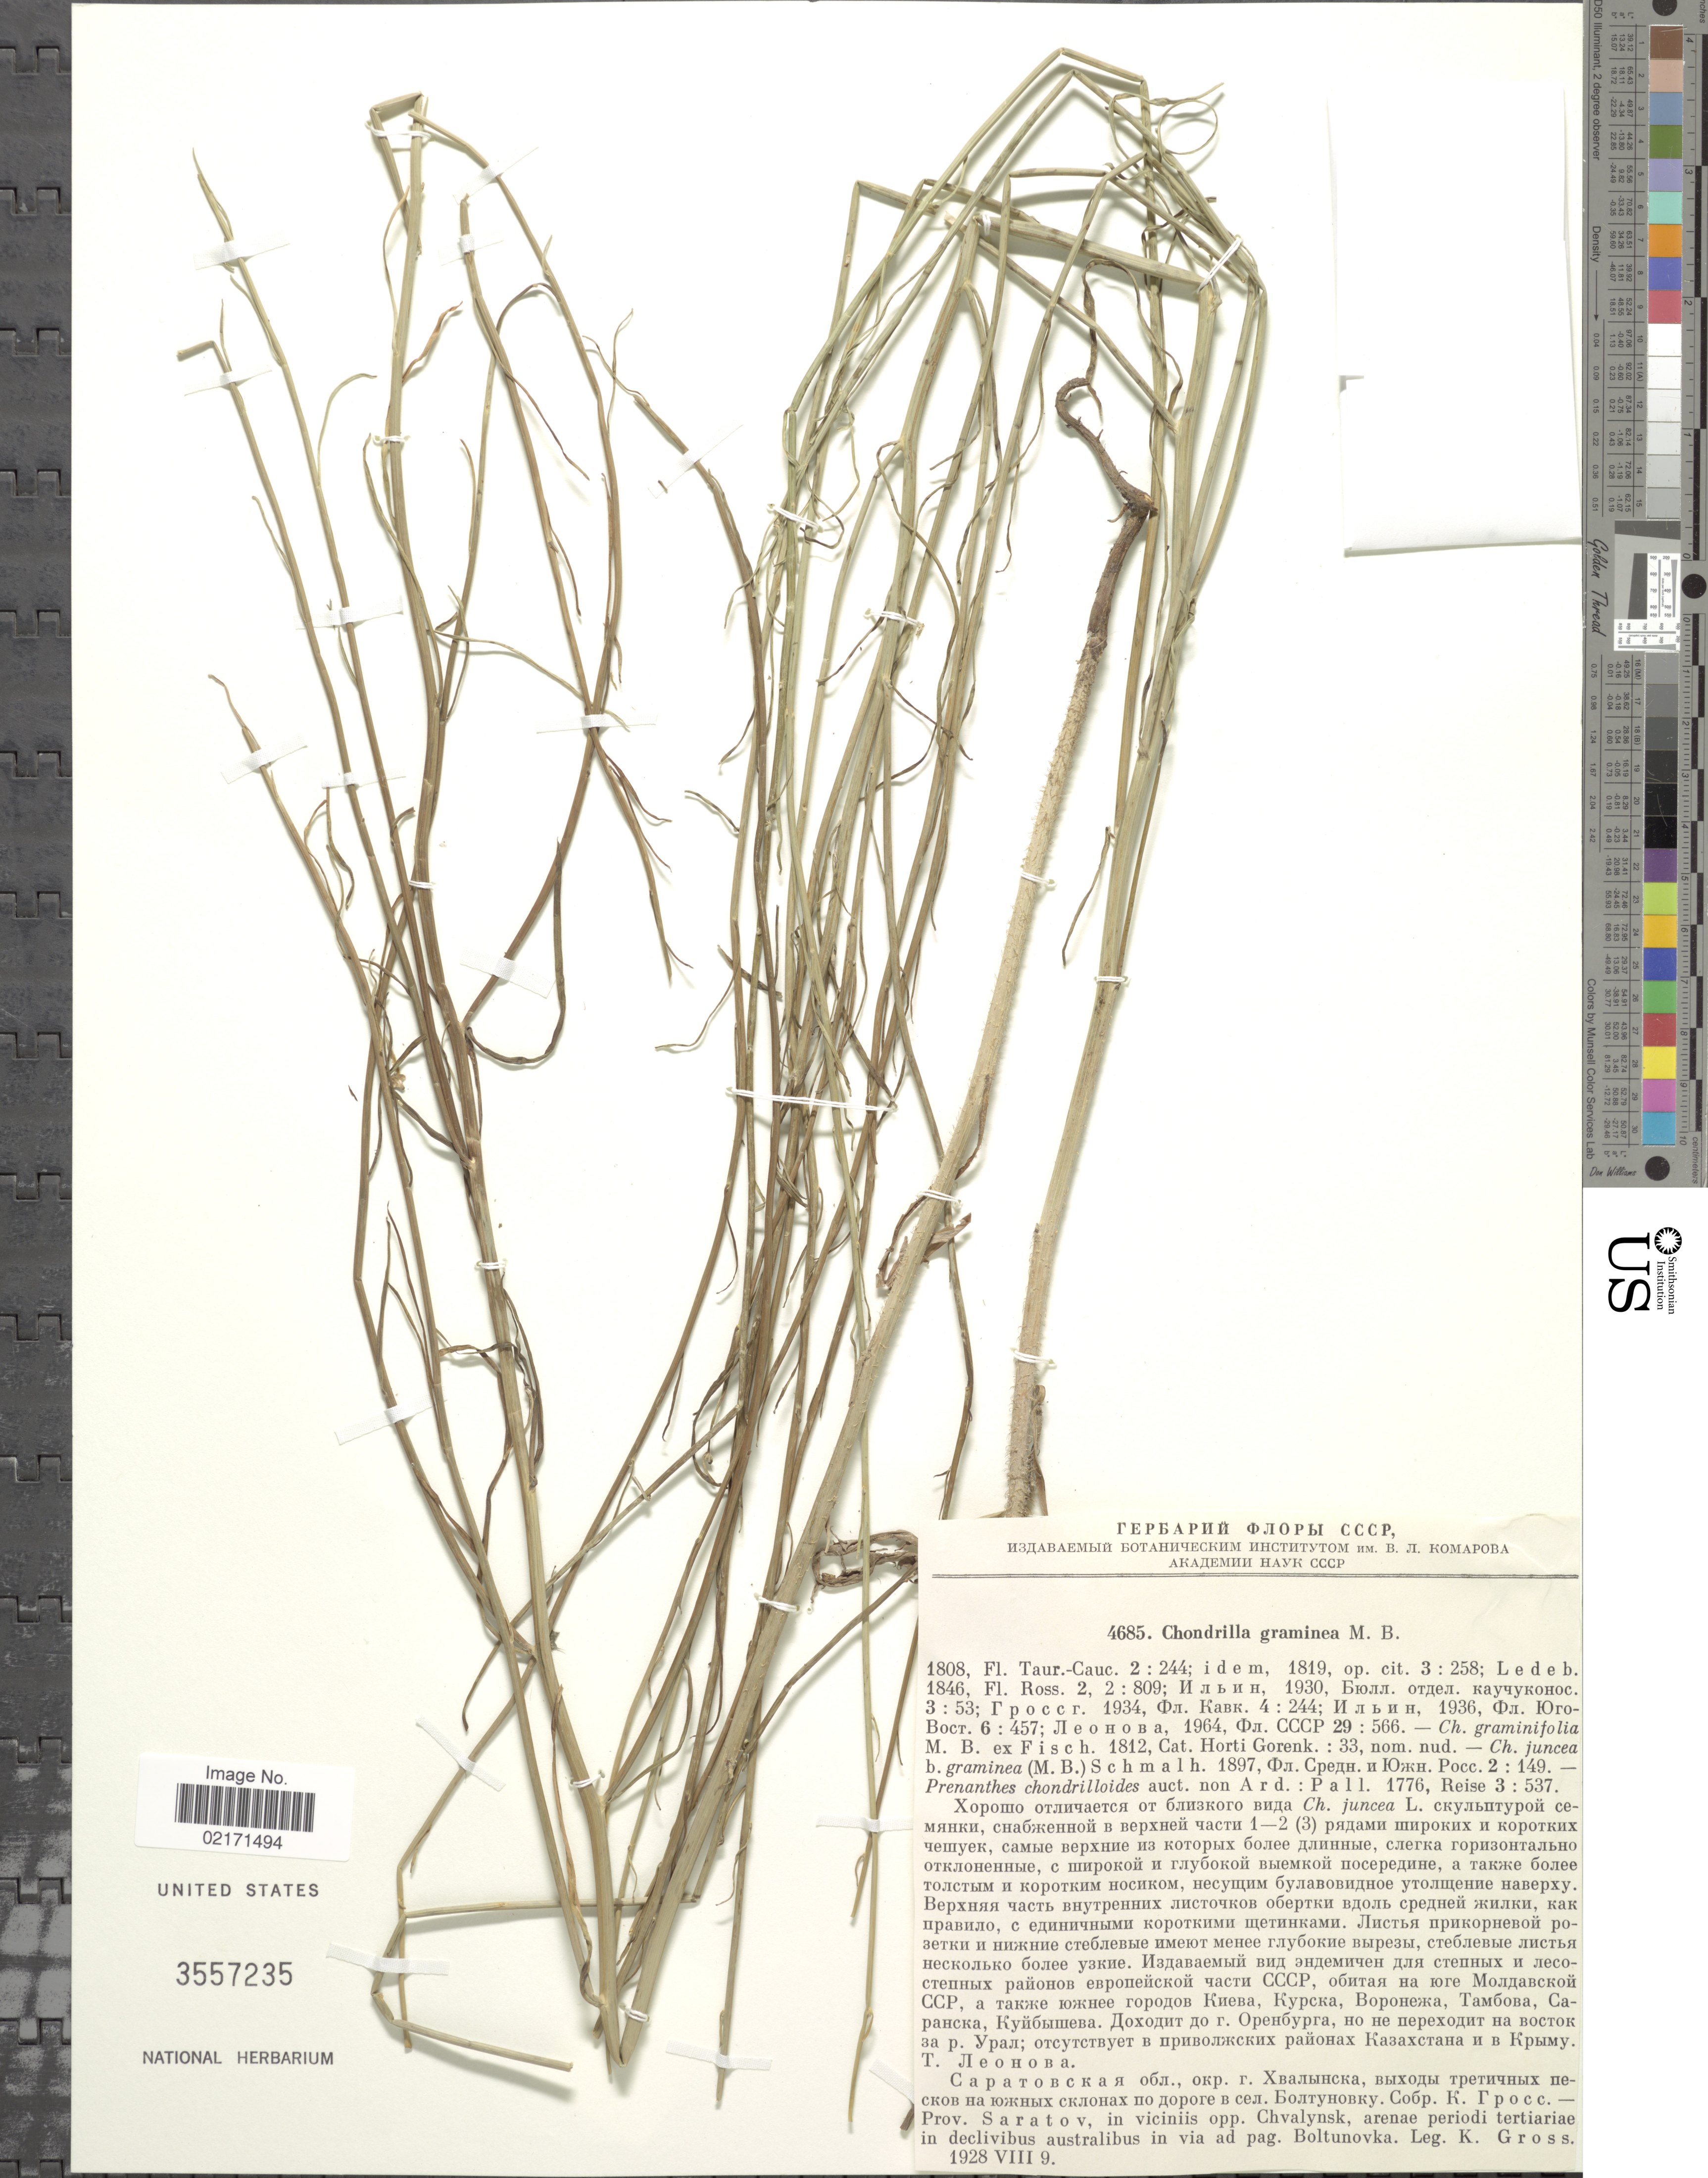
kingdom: Plantae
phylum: Tracheophyta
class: Magnoliopsida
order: Asterales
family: Asteraceae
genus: Chondrilla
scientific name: Chondrilla graminea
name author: M. Bieb.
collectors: K. Gross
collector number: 4685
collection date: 1928-08-09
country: Russian Federation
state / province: Saratov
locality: In viciniis opp. Chvalynsk, arenae periodi tertiariae in declivibus australibus in via ad pag. Boltunovka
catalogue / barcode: US 3557235